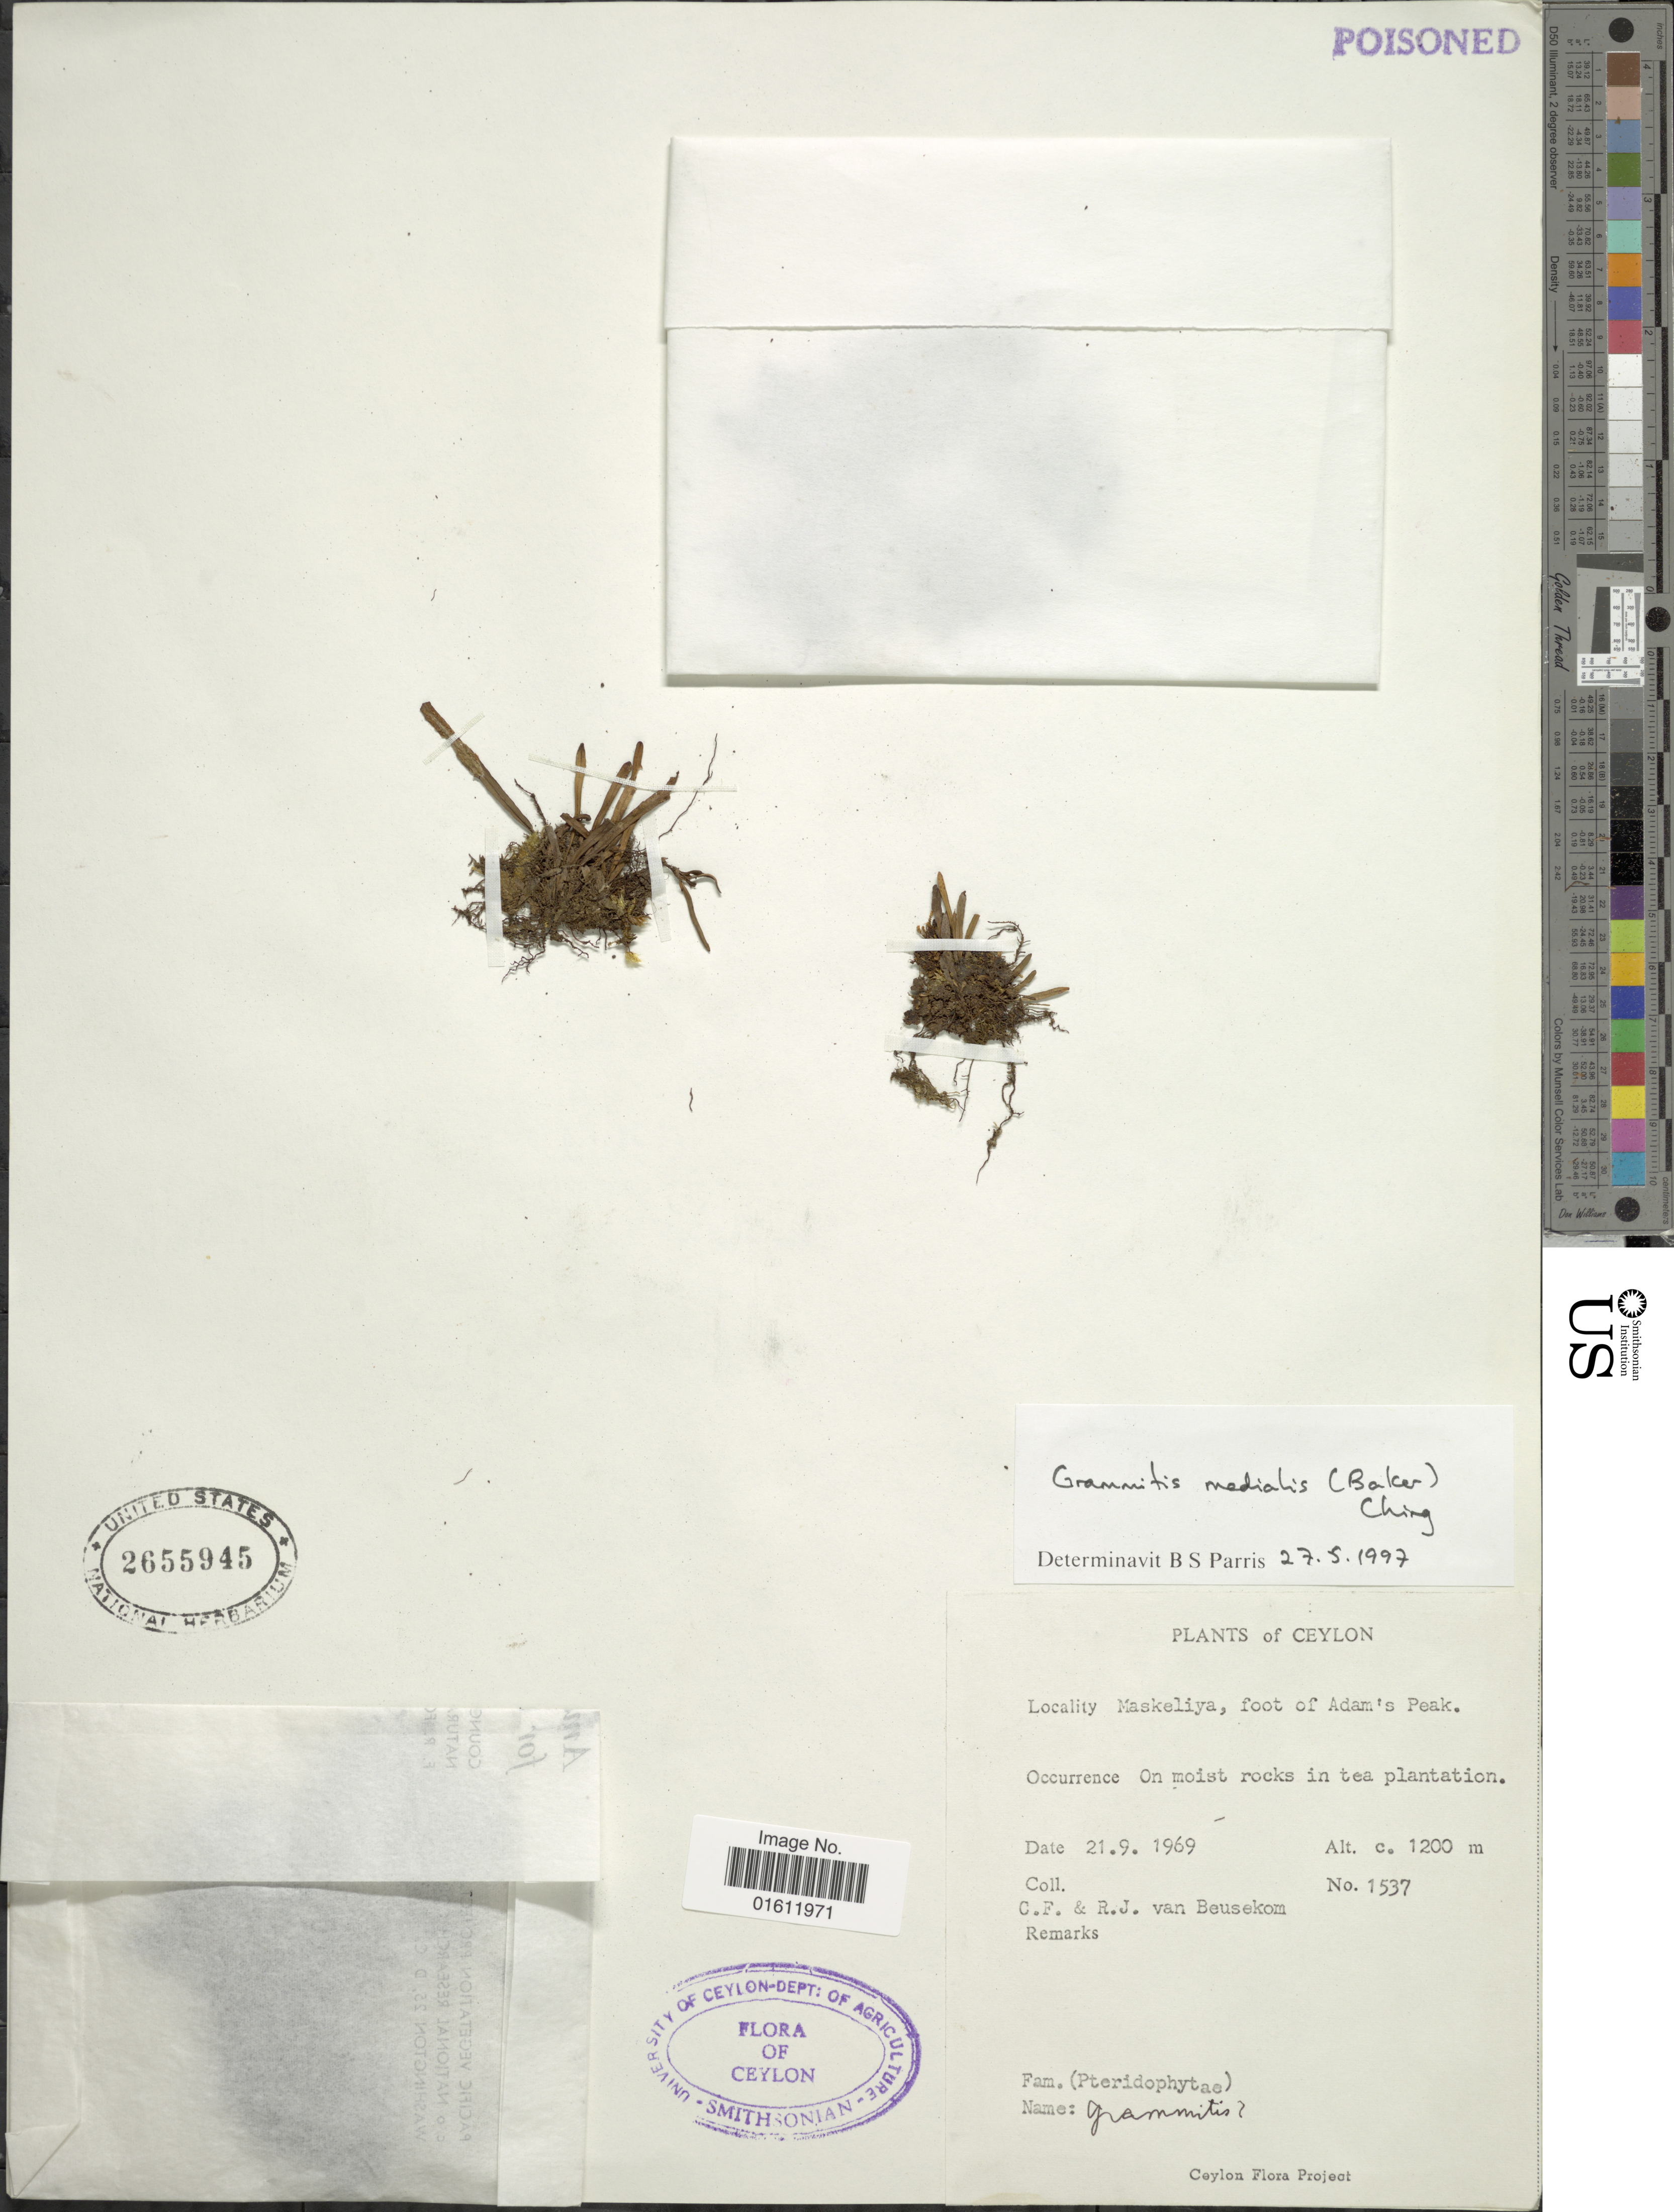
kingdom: Plantae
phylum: Tracheophyta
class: Polypodiopsida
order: Polypodiales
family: Polypodiaceae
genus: Oreogrammitis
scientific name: Oreogrammitis medialis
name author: (Baker) Parris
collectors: C. F. Beusekom & R. Beusekom-Osinga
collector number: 1537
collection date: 1969-09-21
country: Sri Lanka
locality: Ceylon, Maskeliya, foot of Adam's Peak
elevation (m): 1200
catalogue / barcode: US 2655945